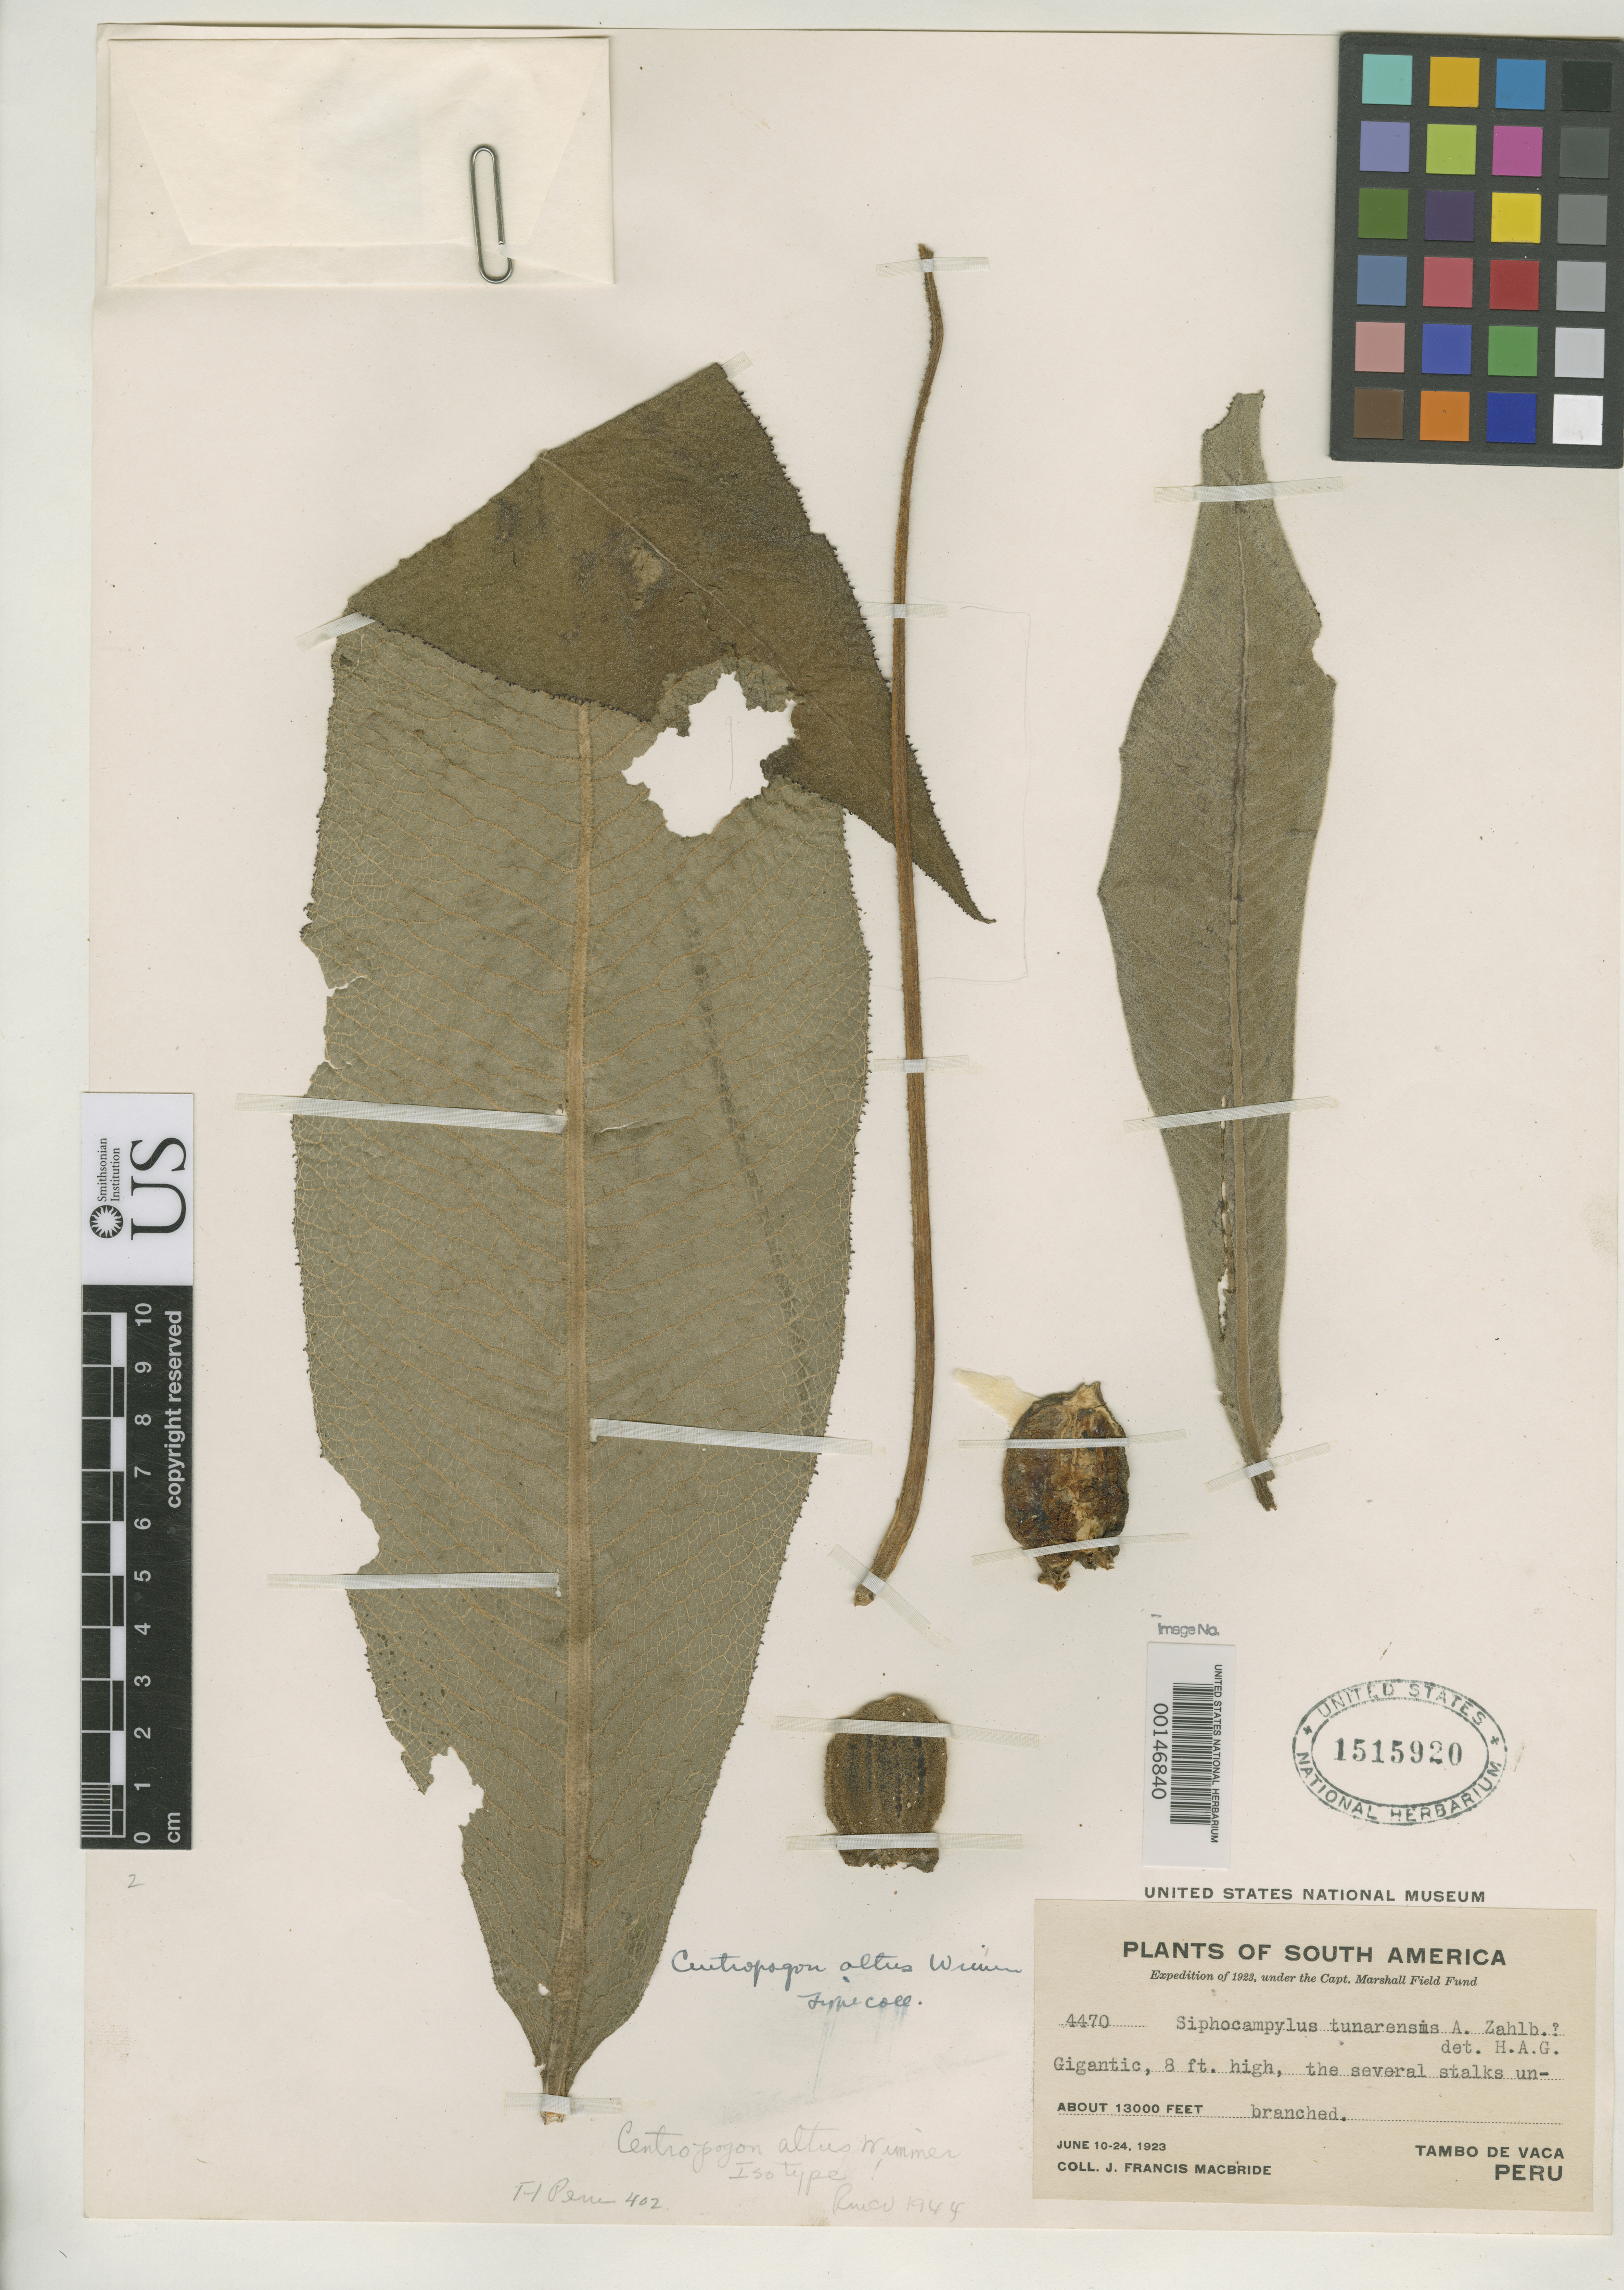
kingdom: Plantae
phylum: Tracheophyta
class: Magnoliopsida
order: Asterales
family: Campanulaceae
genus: Centropogon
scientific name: Centropogon altus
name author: E. Wimm.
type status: Isotype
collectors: J. F. Macbride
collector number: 4470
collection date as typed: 10 Jun 1923 to 24 Jun 1923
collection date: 1923-06-10/1923-06-24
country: Peru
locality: Tambo de Vaca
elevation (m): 3962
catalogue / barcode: US 1515920